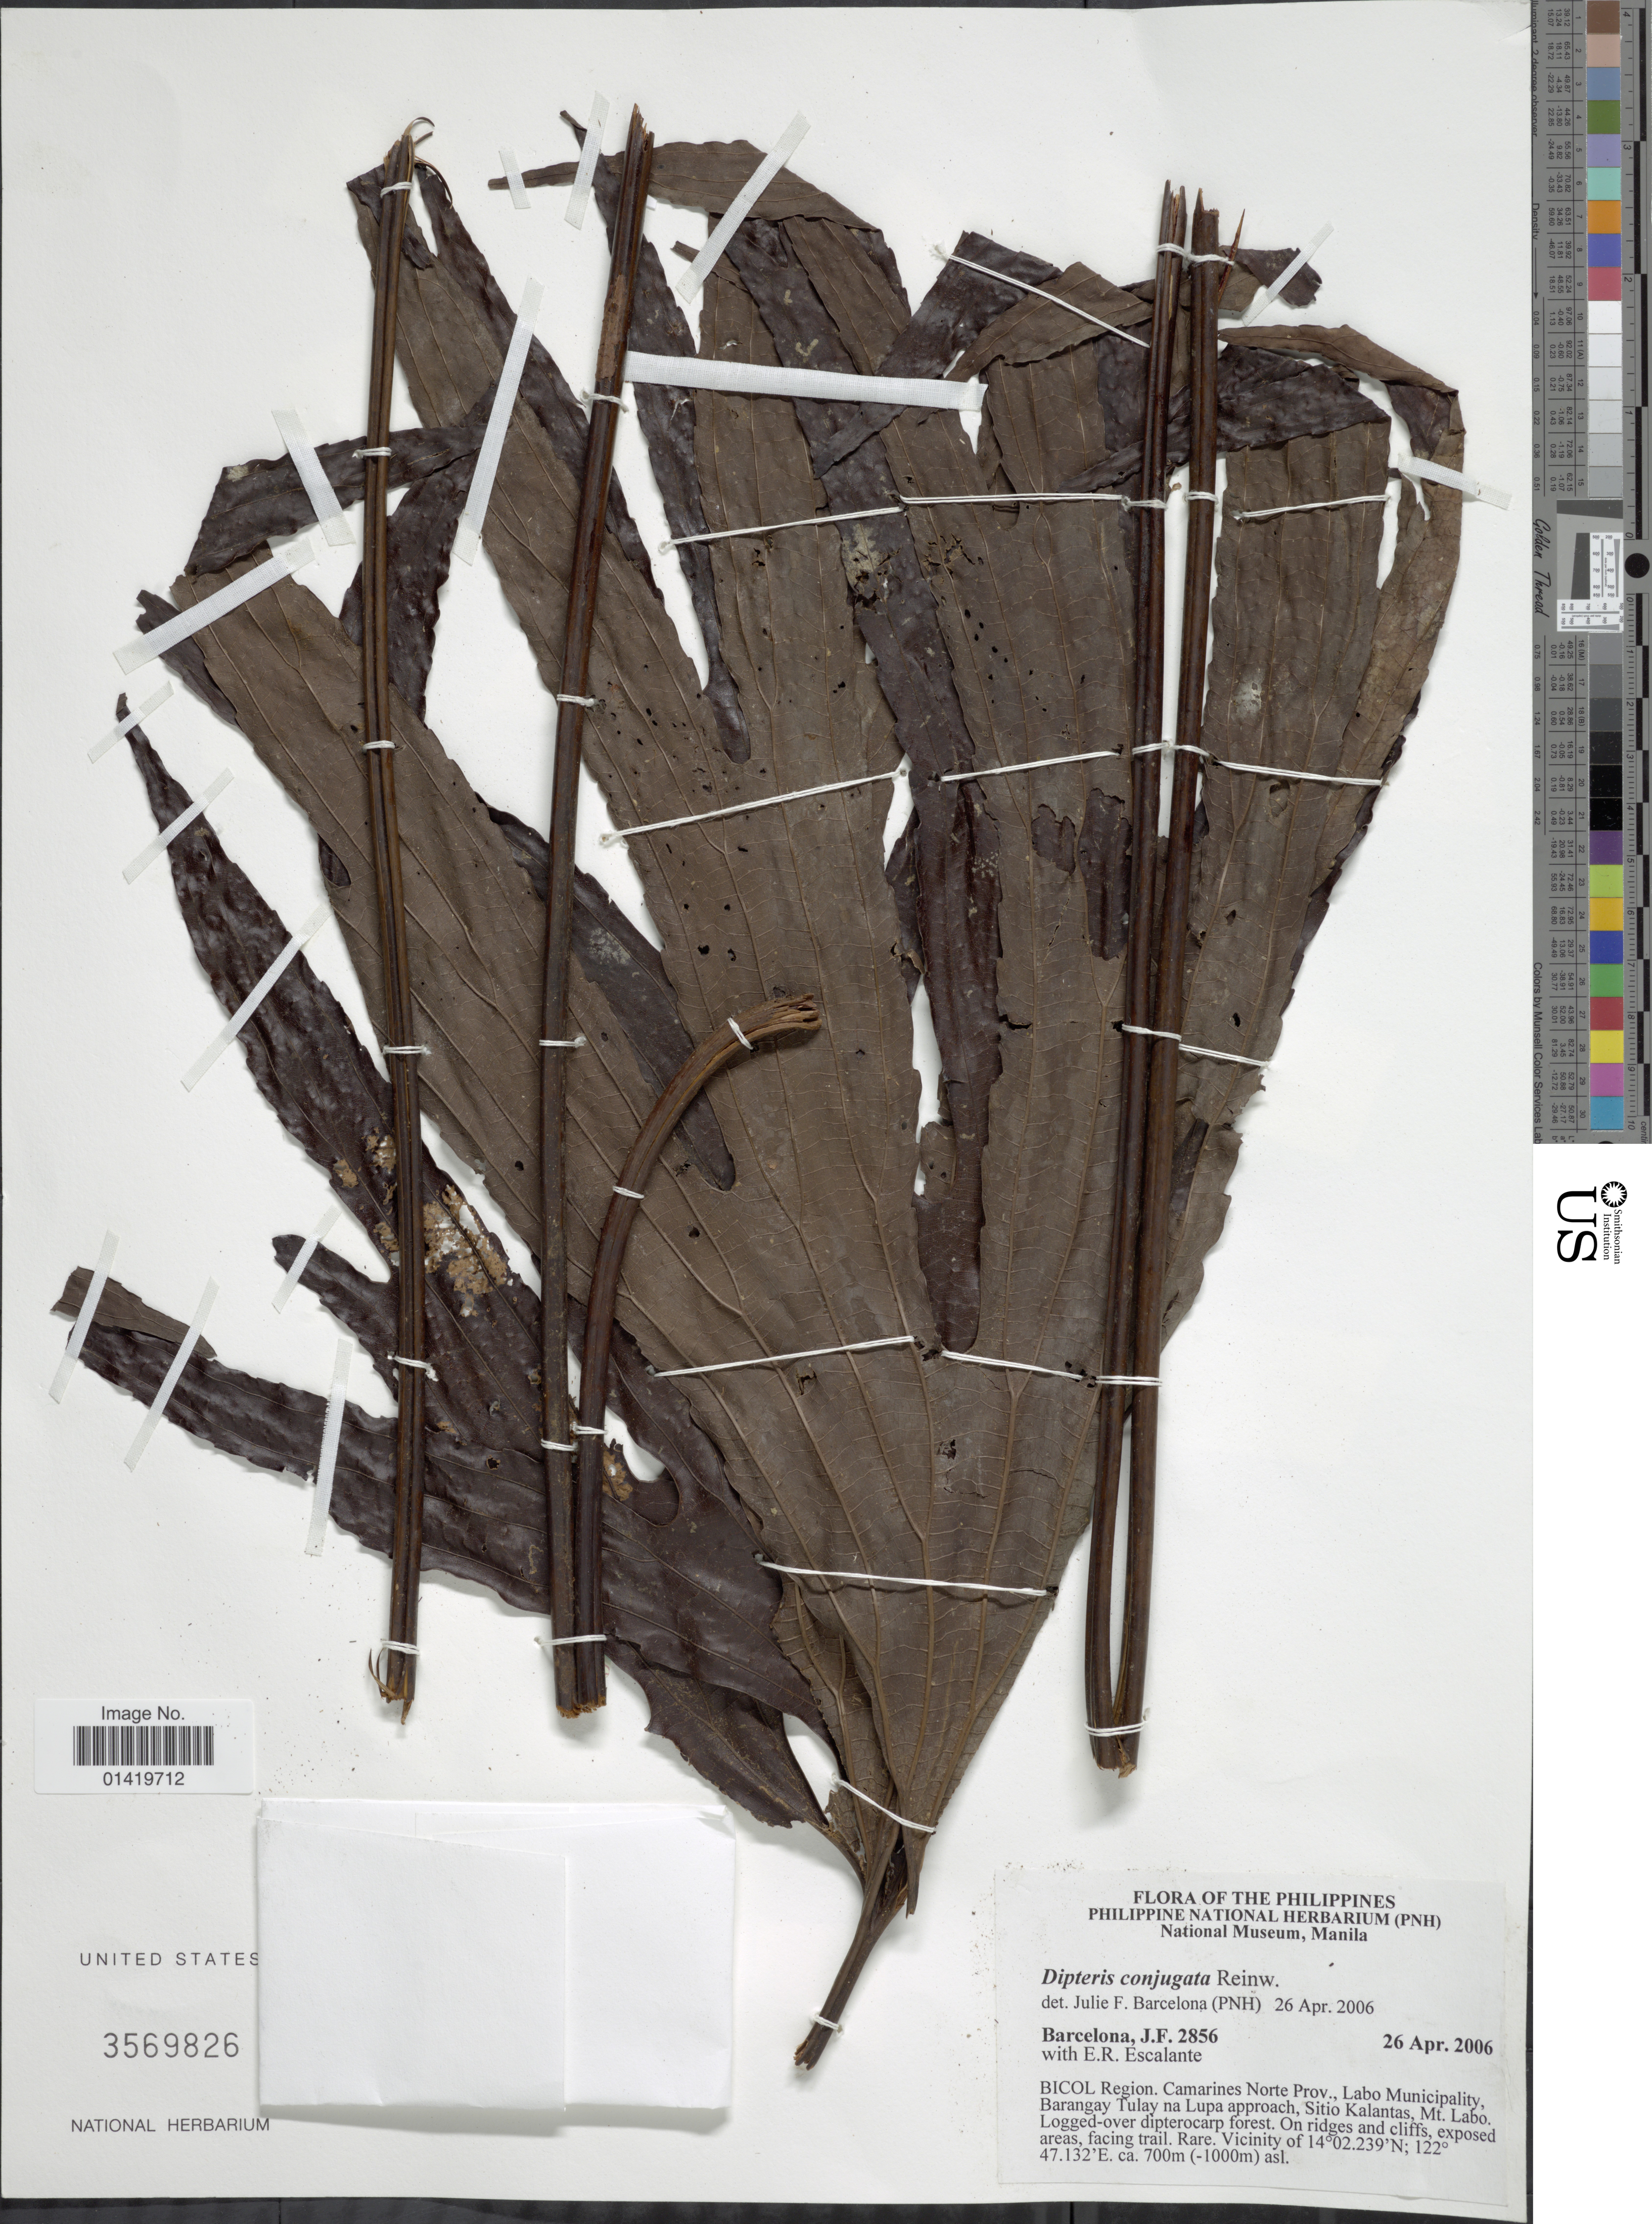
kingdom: Plantae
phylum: Tracheophyta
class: Polypodiopsida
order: Gleicheniales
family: Dipteridaceae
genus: Dipteris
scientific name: Dipteris conjugata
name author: Reinw.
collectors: J. F. Barcelona & E. Escalante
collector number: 2856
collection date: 2006-04-26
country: Philippines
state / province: Bicol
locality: Bicol region Camarines Norte prov. Labo municipality Barangay Tulay na Lupa approach Sitio Kalantas Mt. Labo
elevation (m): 700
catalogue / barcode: US 3569826